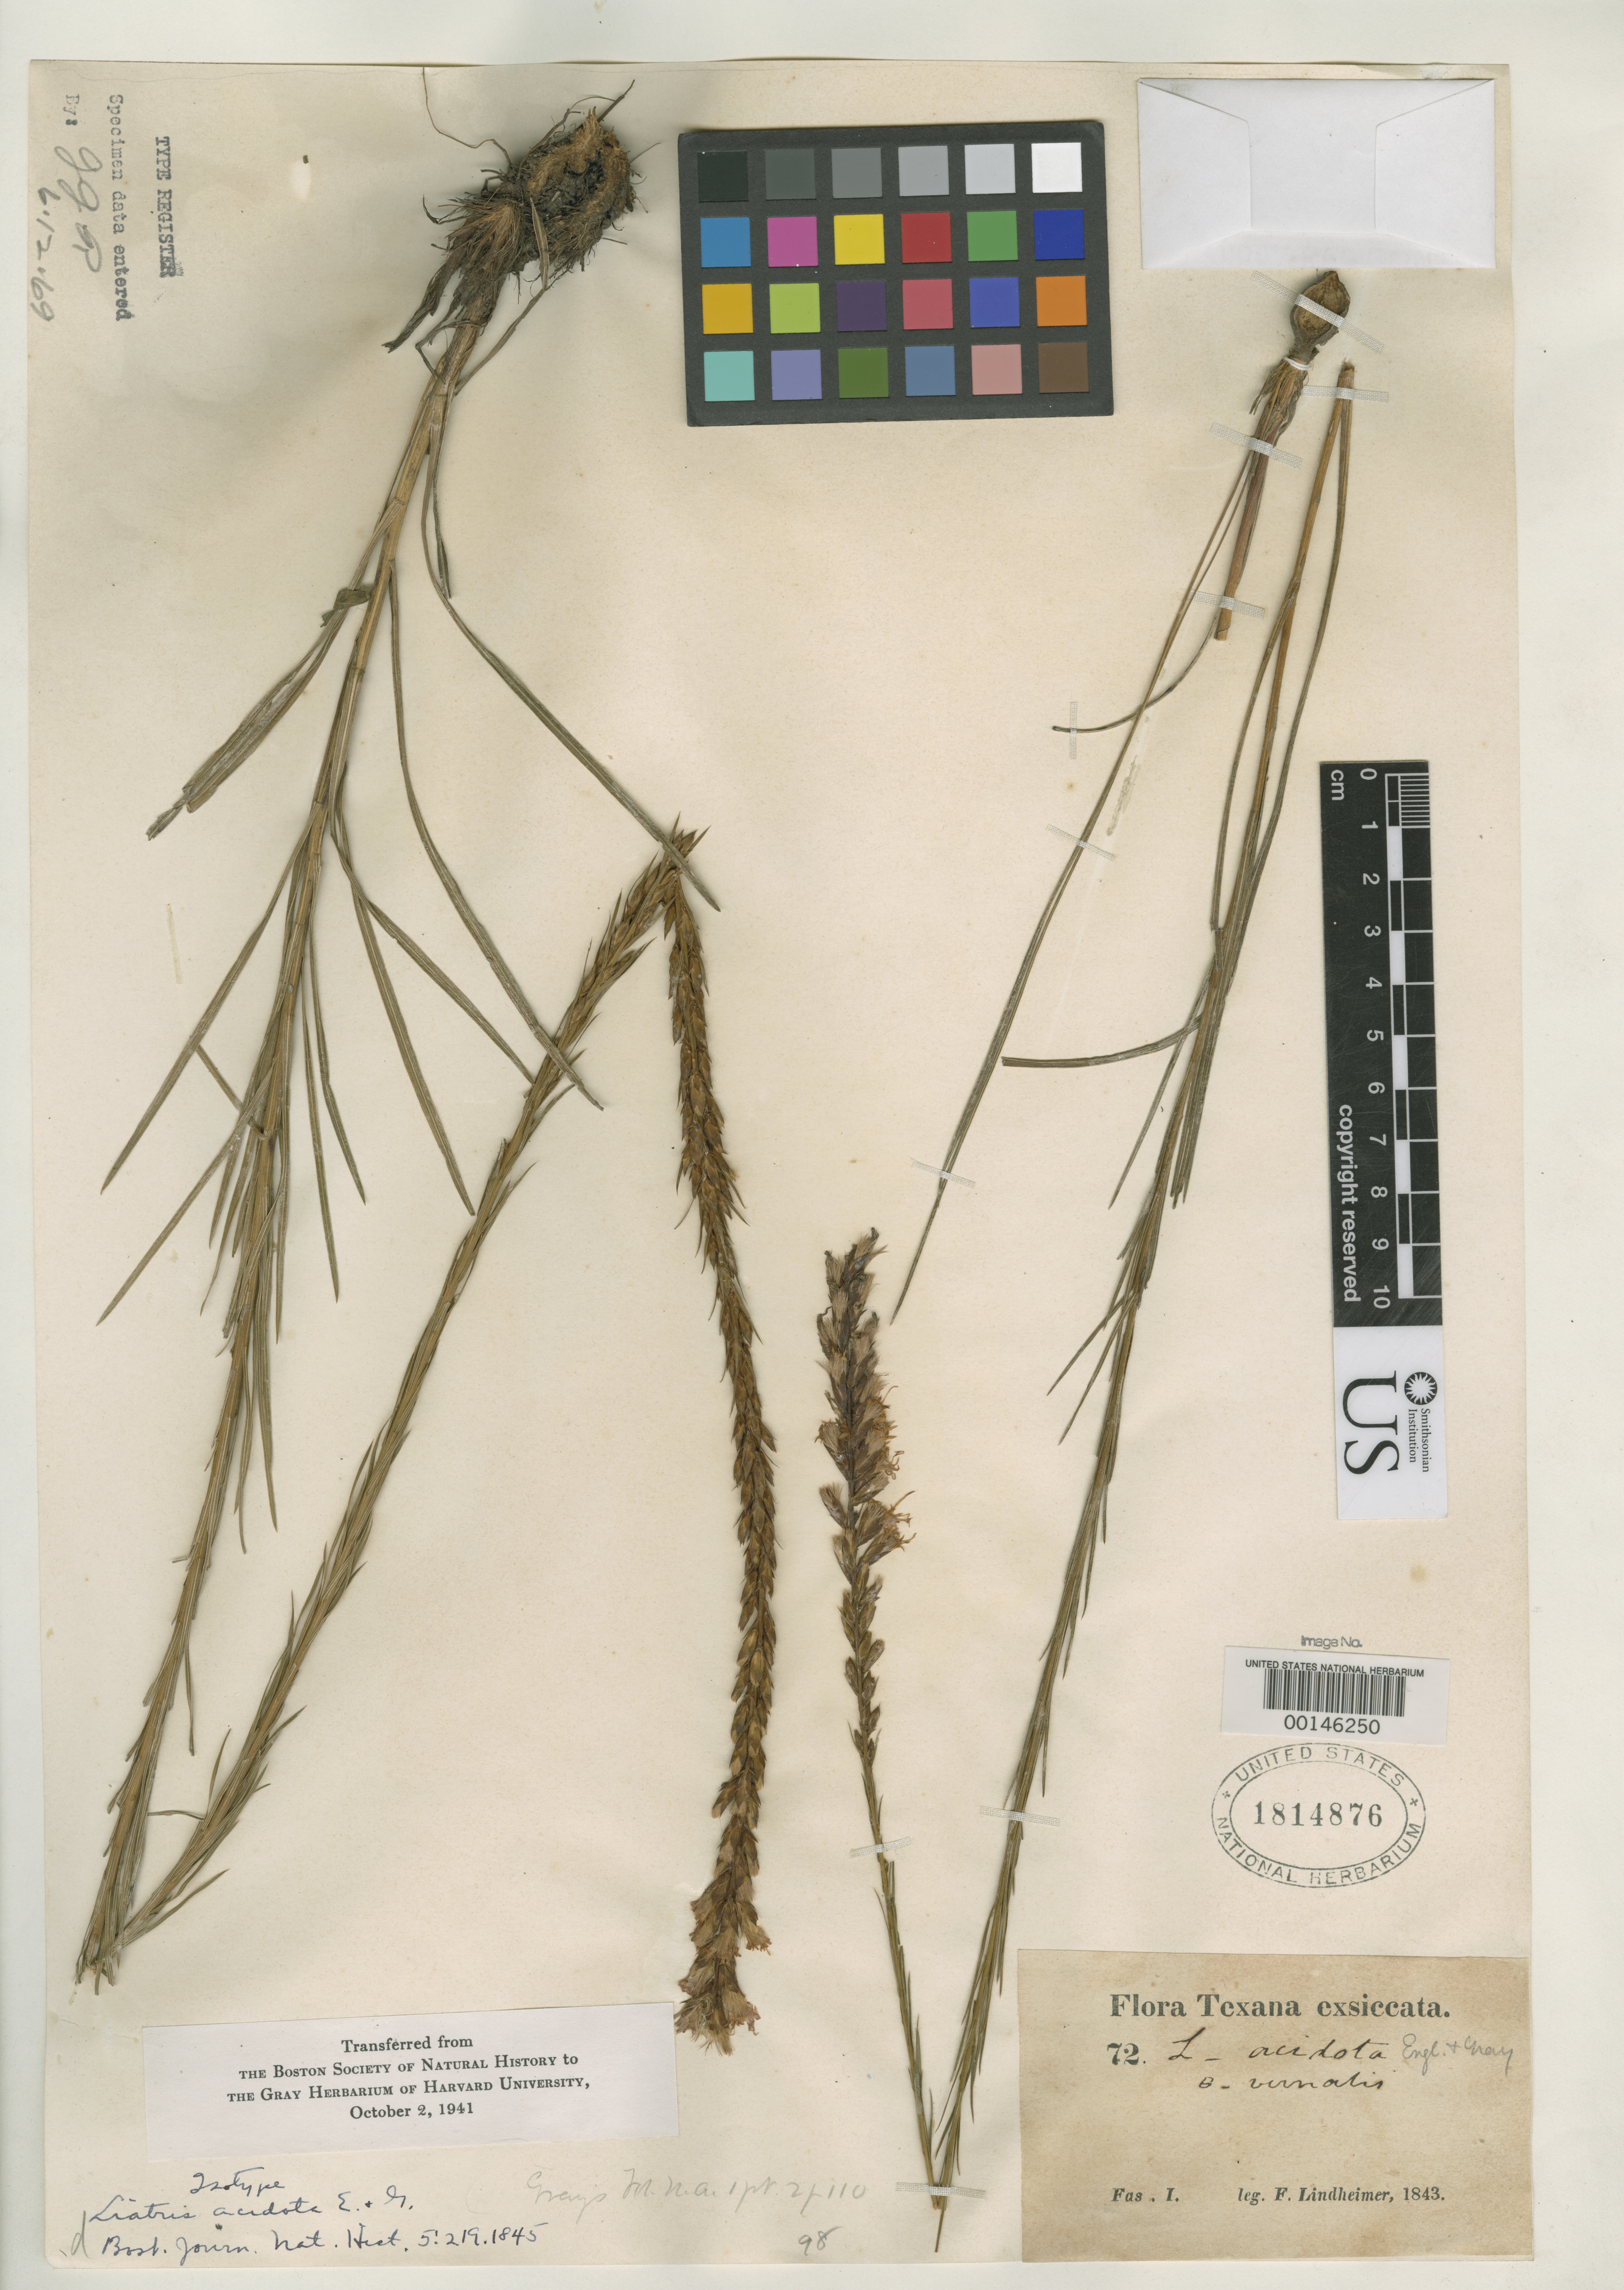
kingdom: Plantae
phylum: Tracheophyta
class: Magnoliopsida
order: Asterales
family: Asteraceae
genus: Liatris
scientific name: Liatris acidota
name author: Engelm. & A. Gray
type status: Isotype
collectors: F. J. Lindheimer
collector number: I 72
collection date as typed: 1843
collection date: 1843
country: United States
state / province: Texas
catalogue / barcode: US 1814876